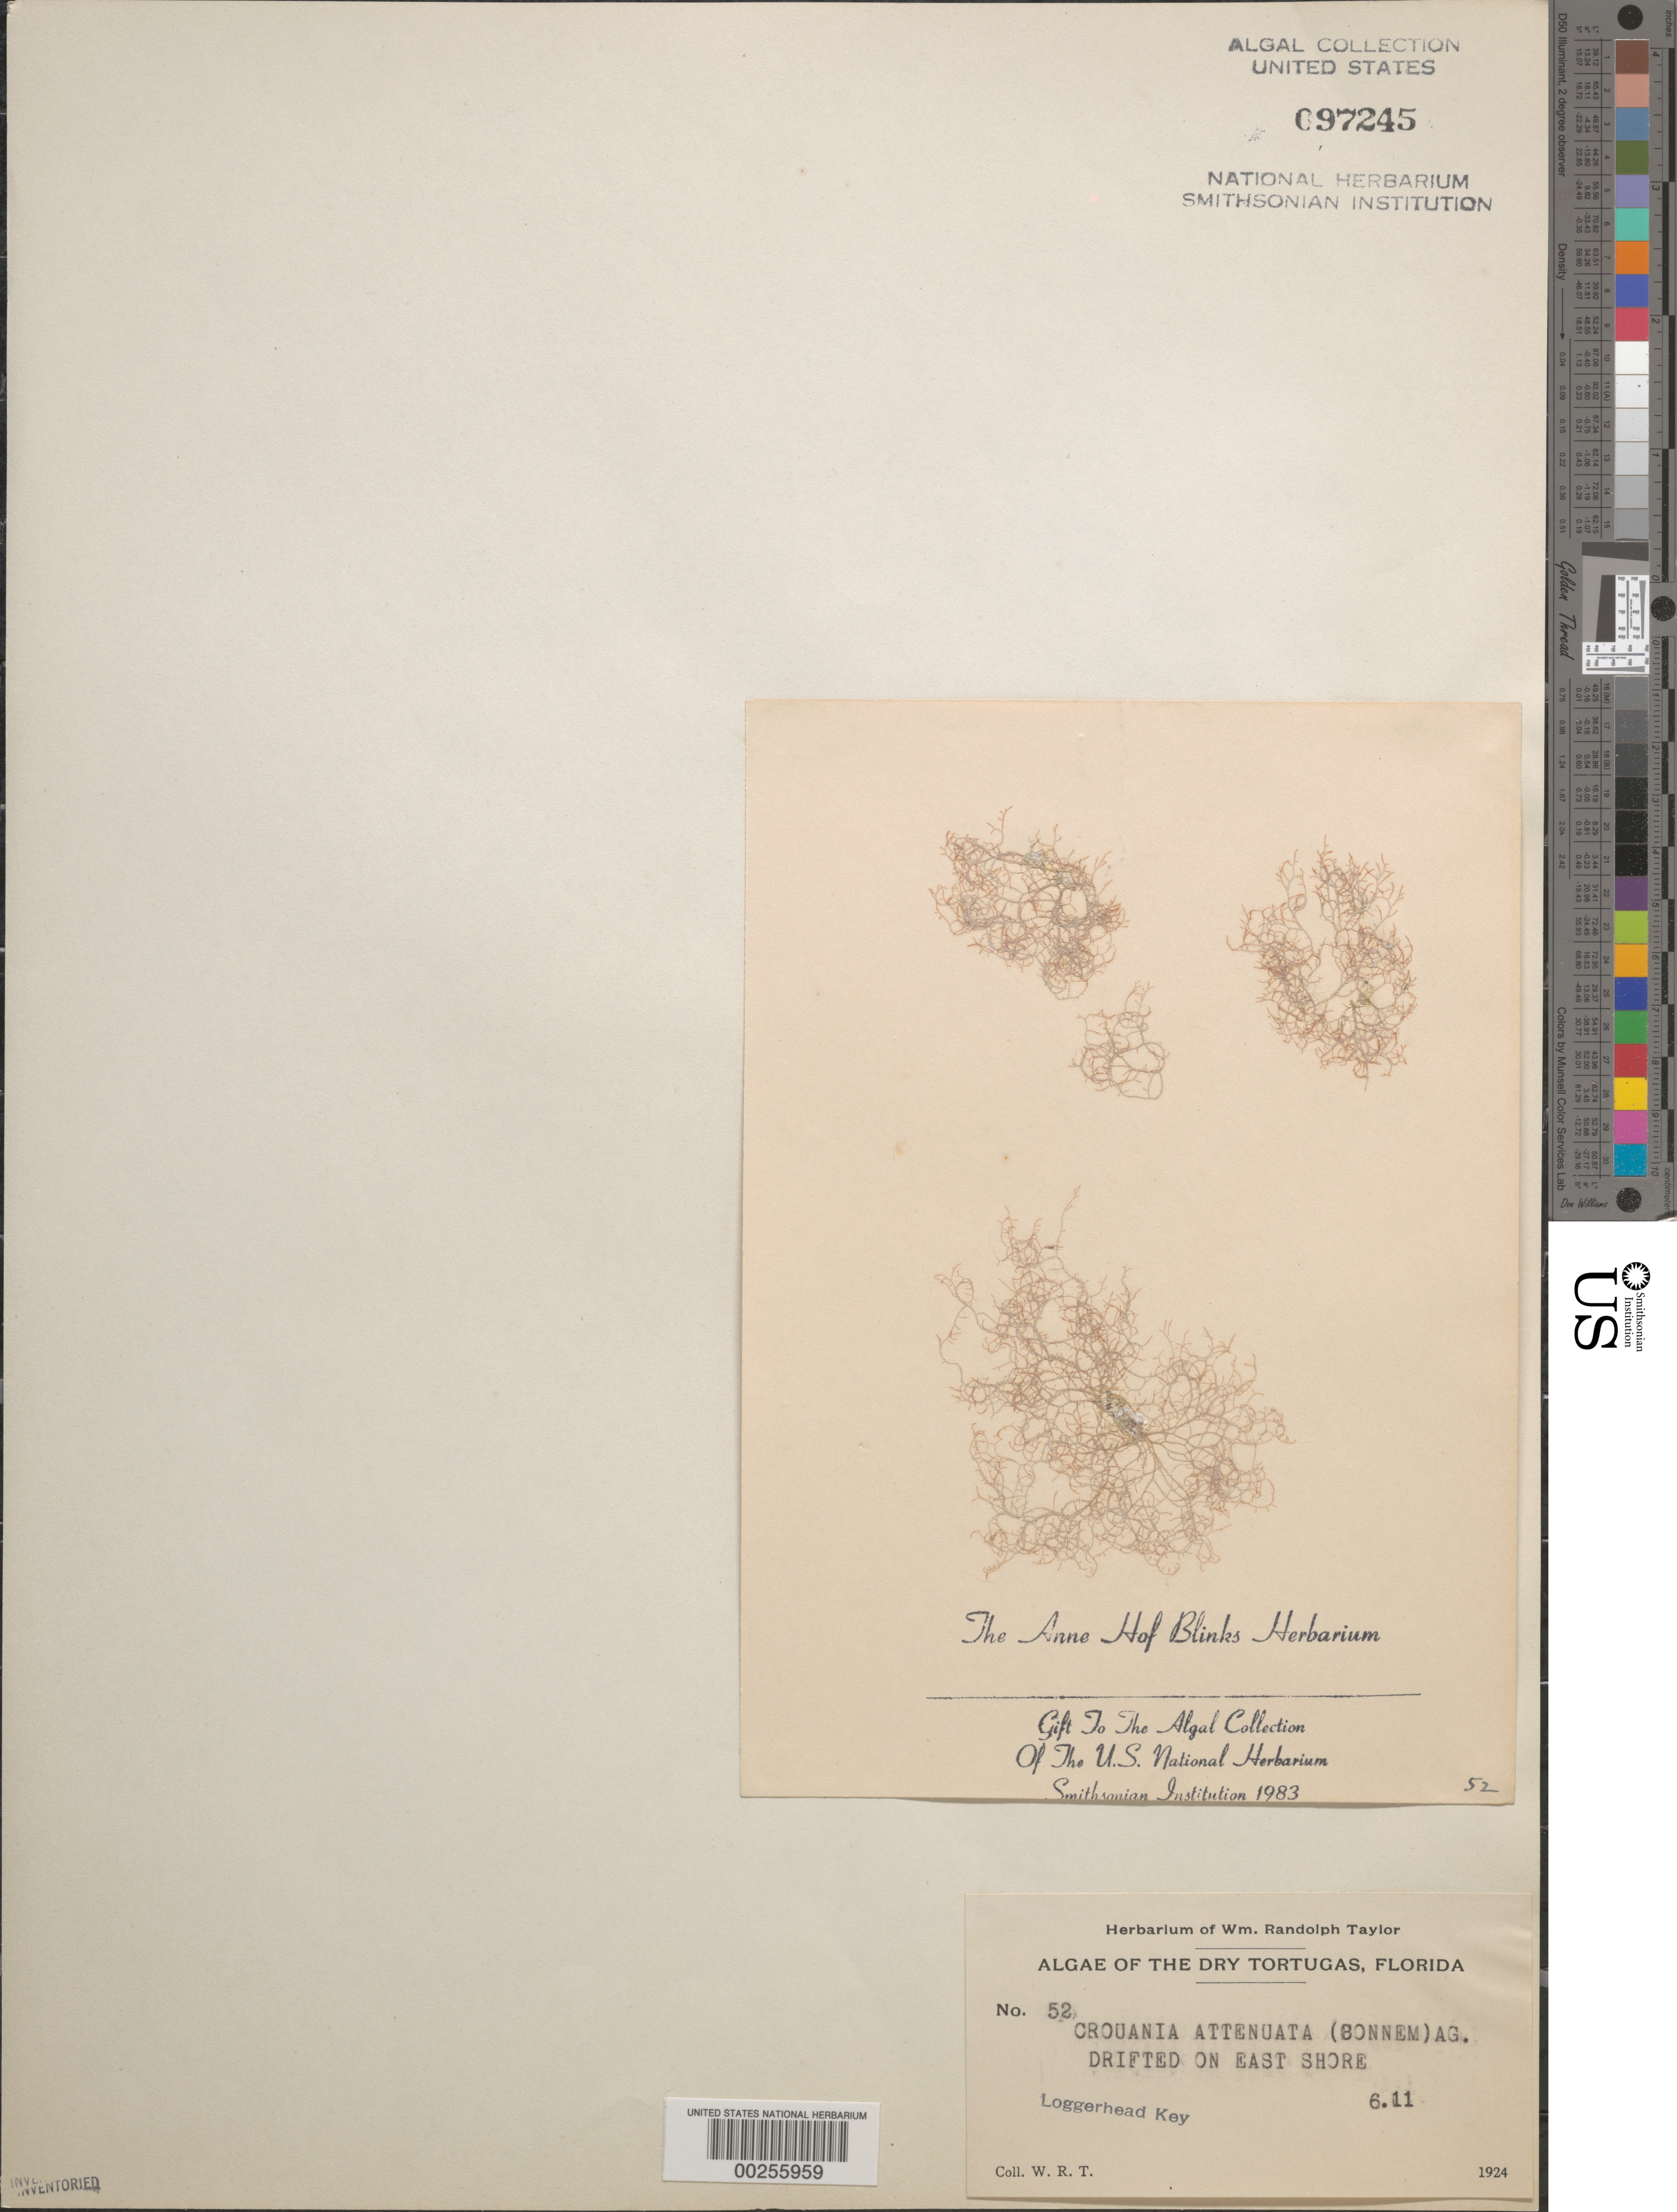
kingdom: Plantae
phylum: Rhodophyta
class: Florideophyceae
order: Ceramiales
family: Callithamniaceae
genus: Crouania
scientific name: Crouania attenuata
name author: (C. Agardh) J. Agardh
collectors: W. R. Taylor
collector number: WRT 52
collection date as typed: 11 Jun 1924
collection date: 1924-06-11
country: United States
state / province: Florida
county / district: Monroe County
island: Loggerhead Key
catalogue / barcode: US 97245